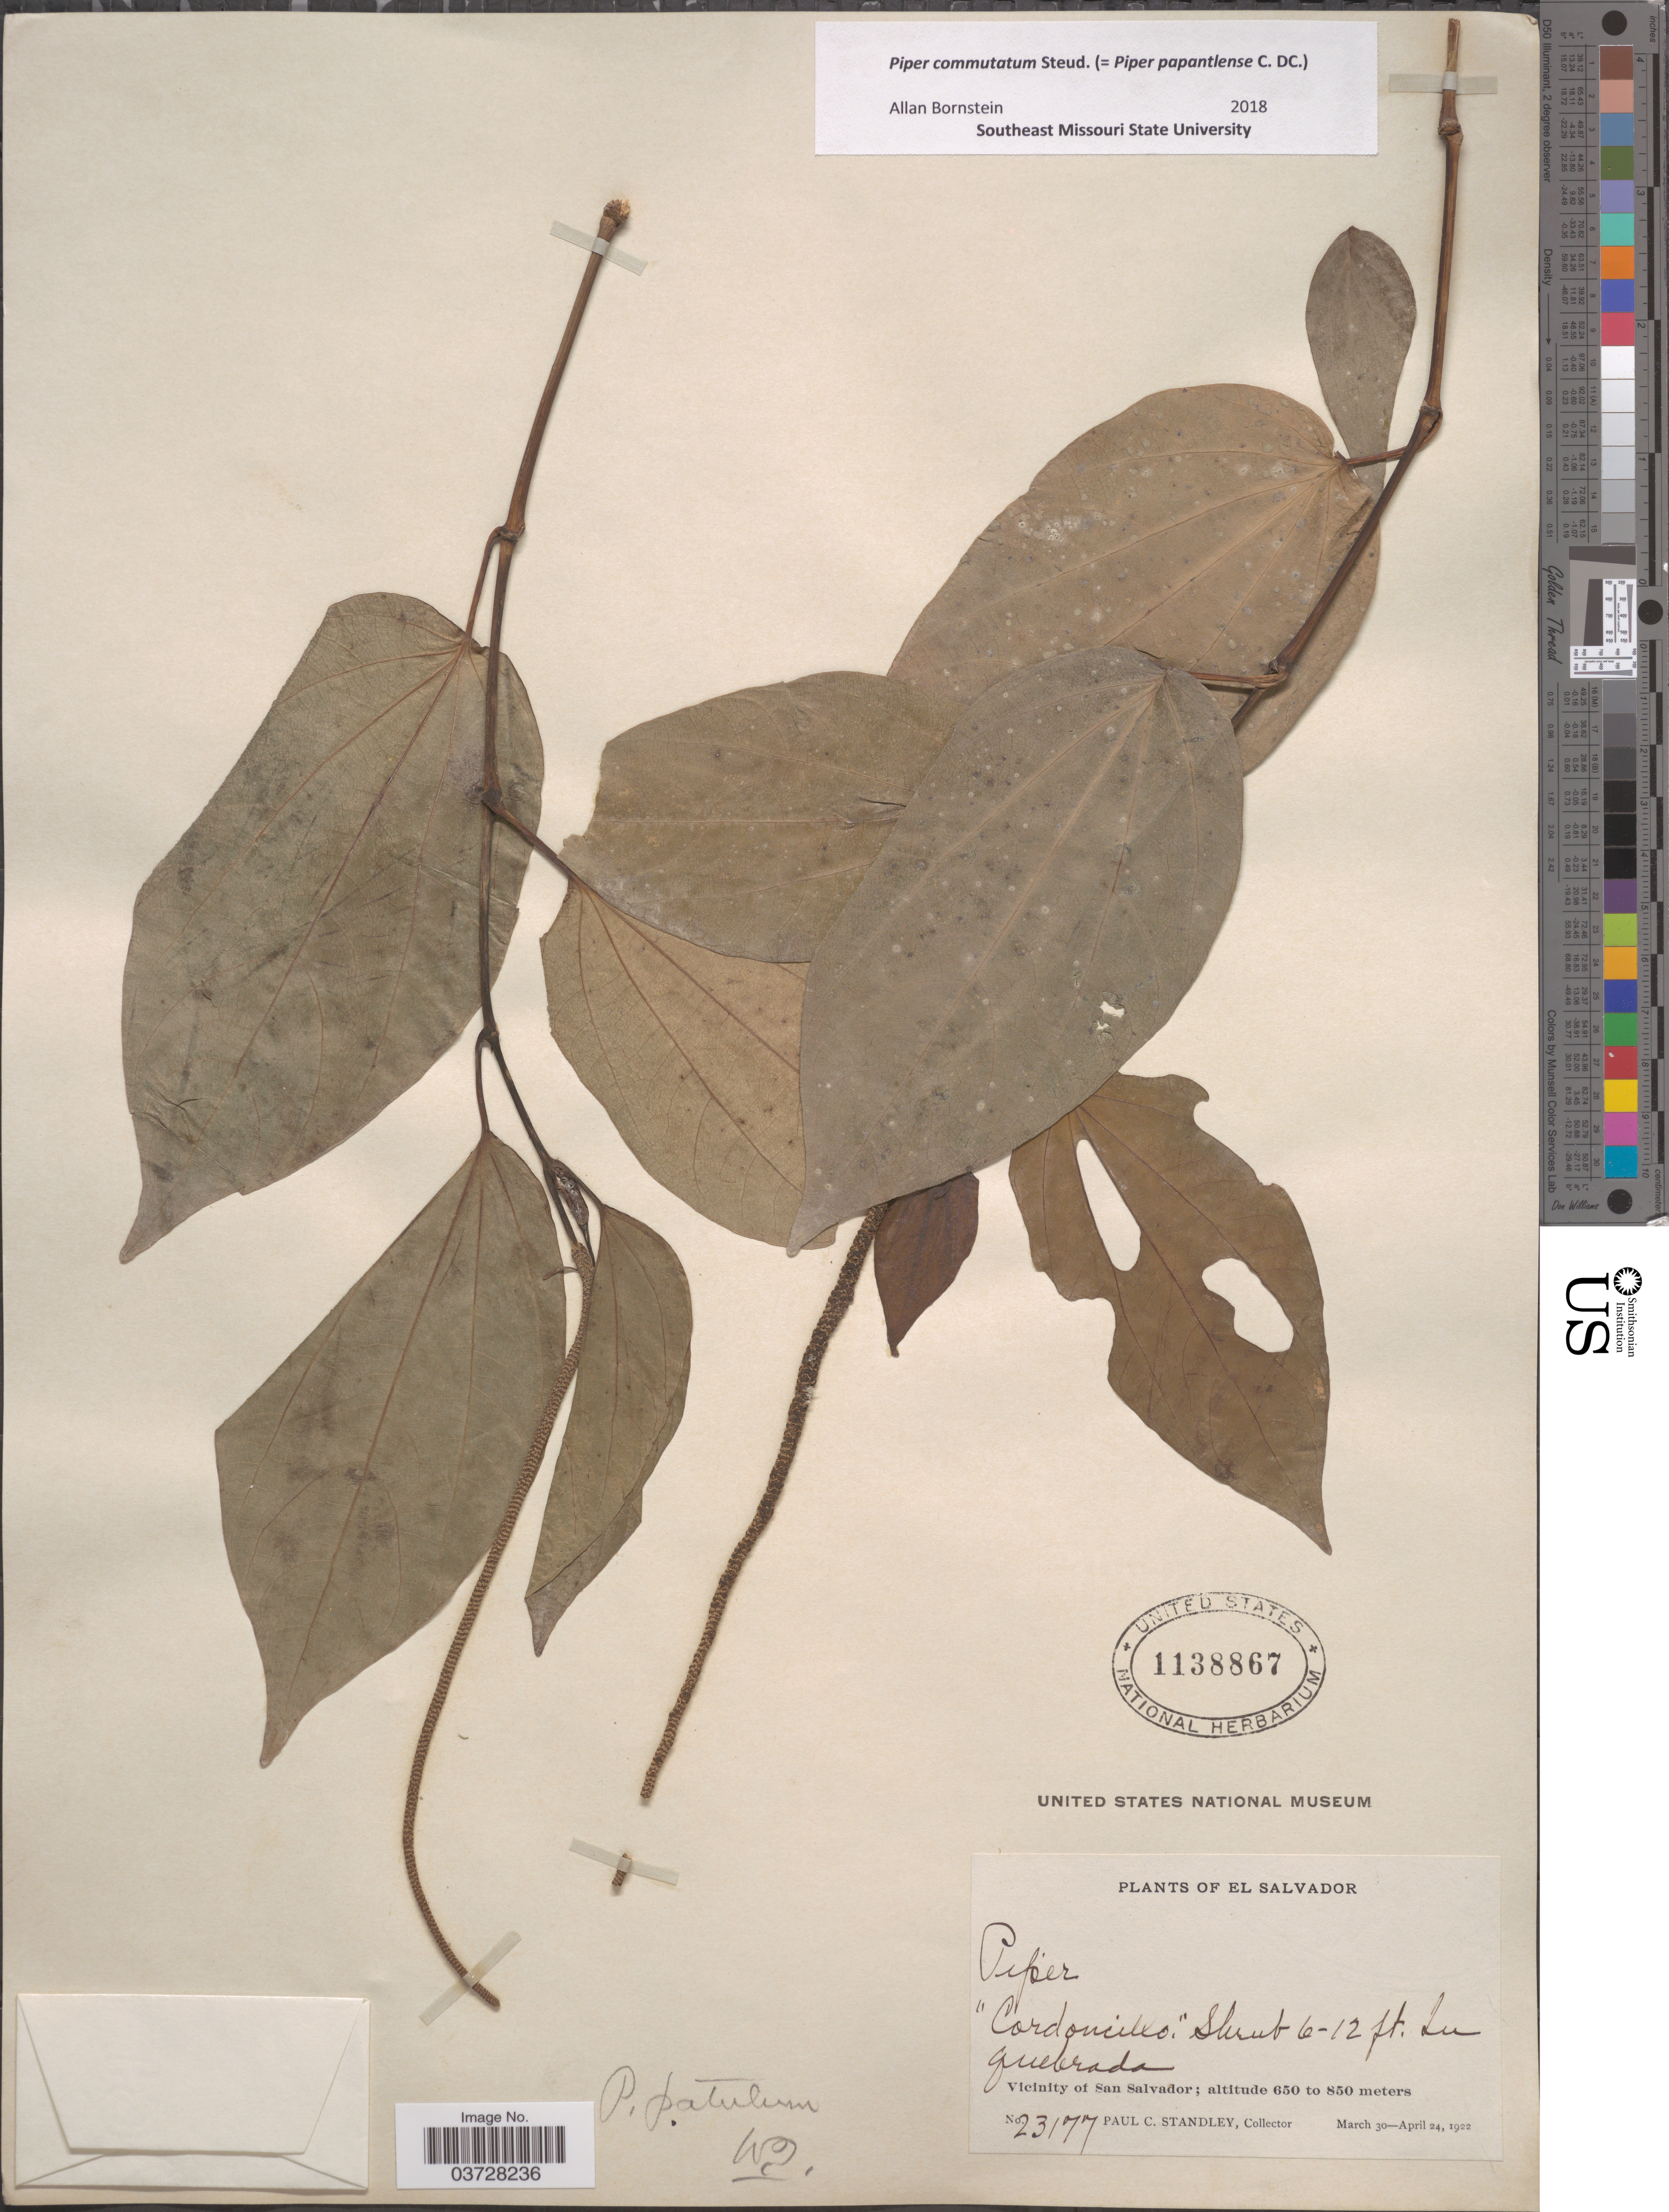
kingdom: Plantae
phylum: Tracheophyta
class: Magnoliopsida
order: Piperales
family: Piperaceae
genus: Piper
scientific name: Piper commutatum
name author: Steud.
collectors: P. C. Standley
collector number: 23177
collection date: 1922-03-30/1922-04-24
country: El Salvador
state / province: San Salvador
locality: Vicinity of San Salvador.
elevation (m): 650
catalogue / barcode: US 1138867